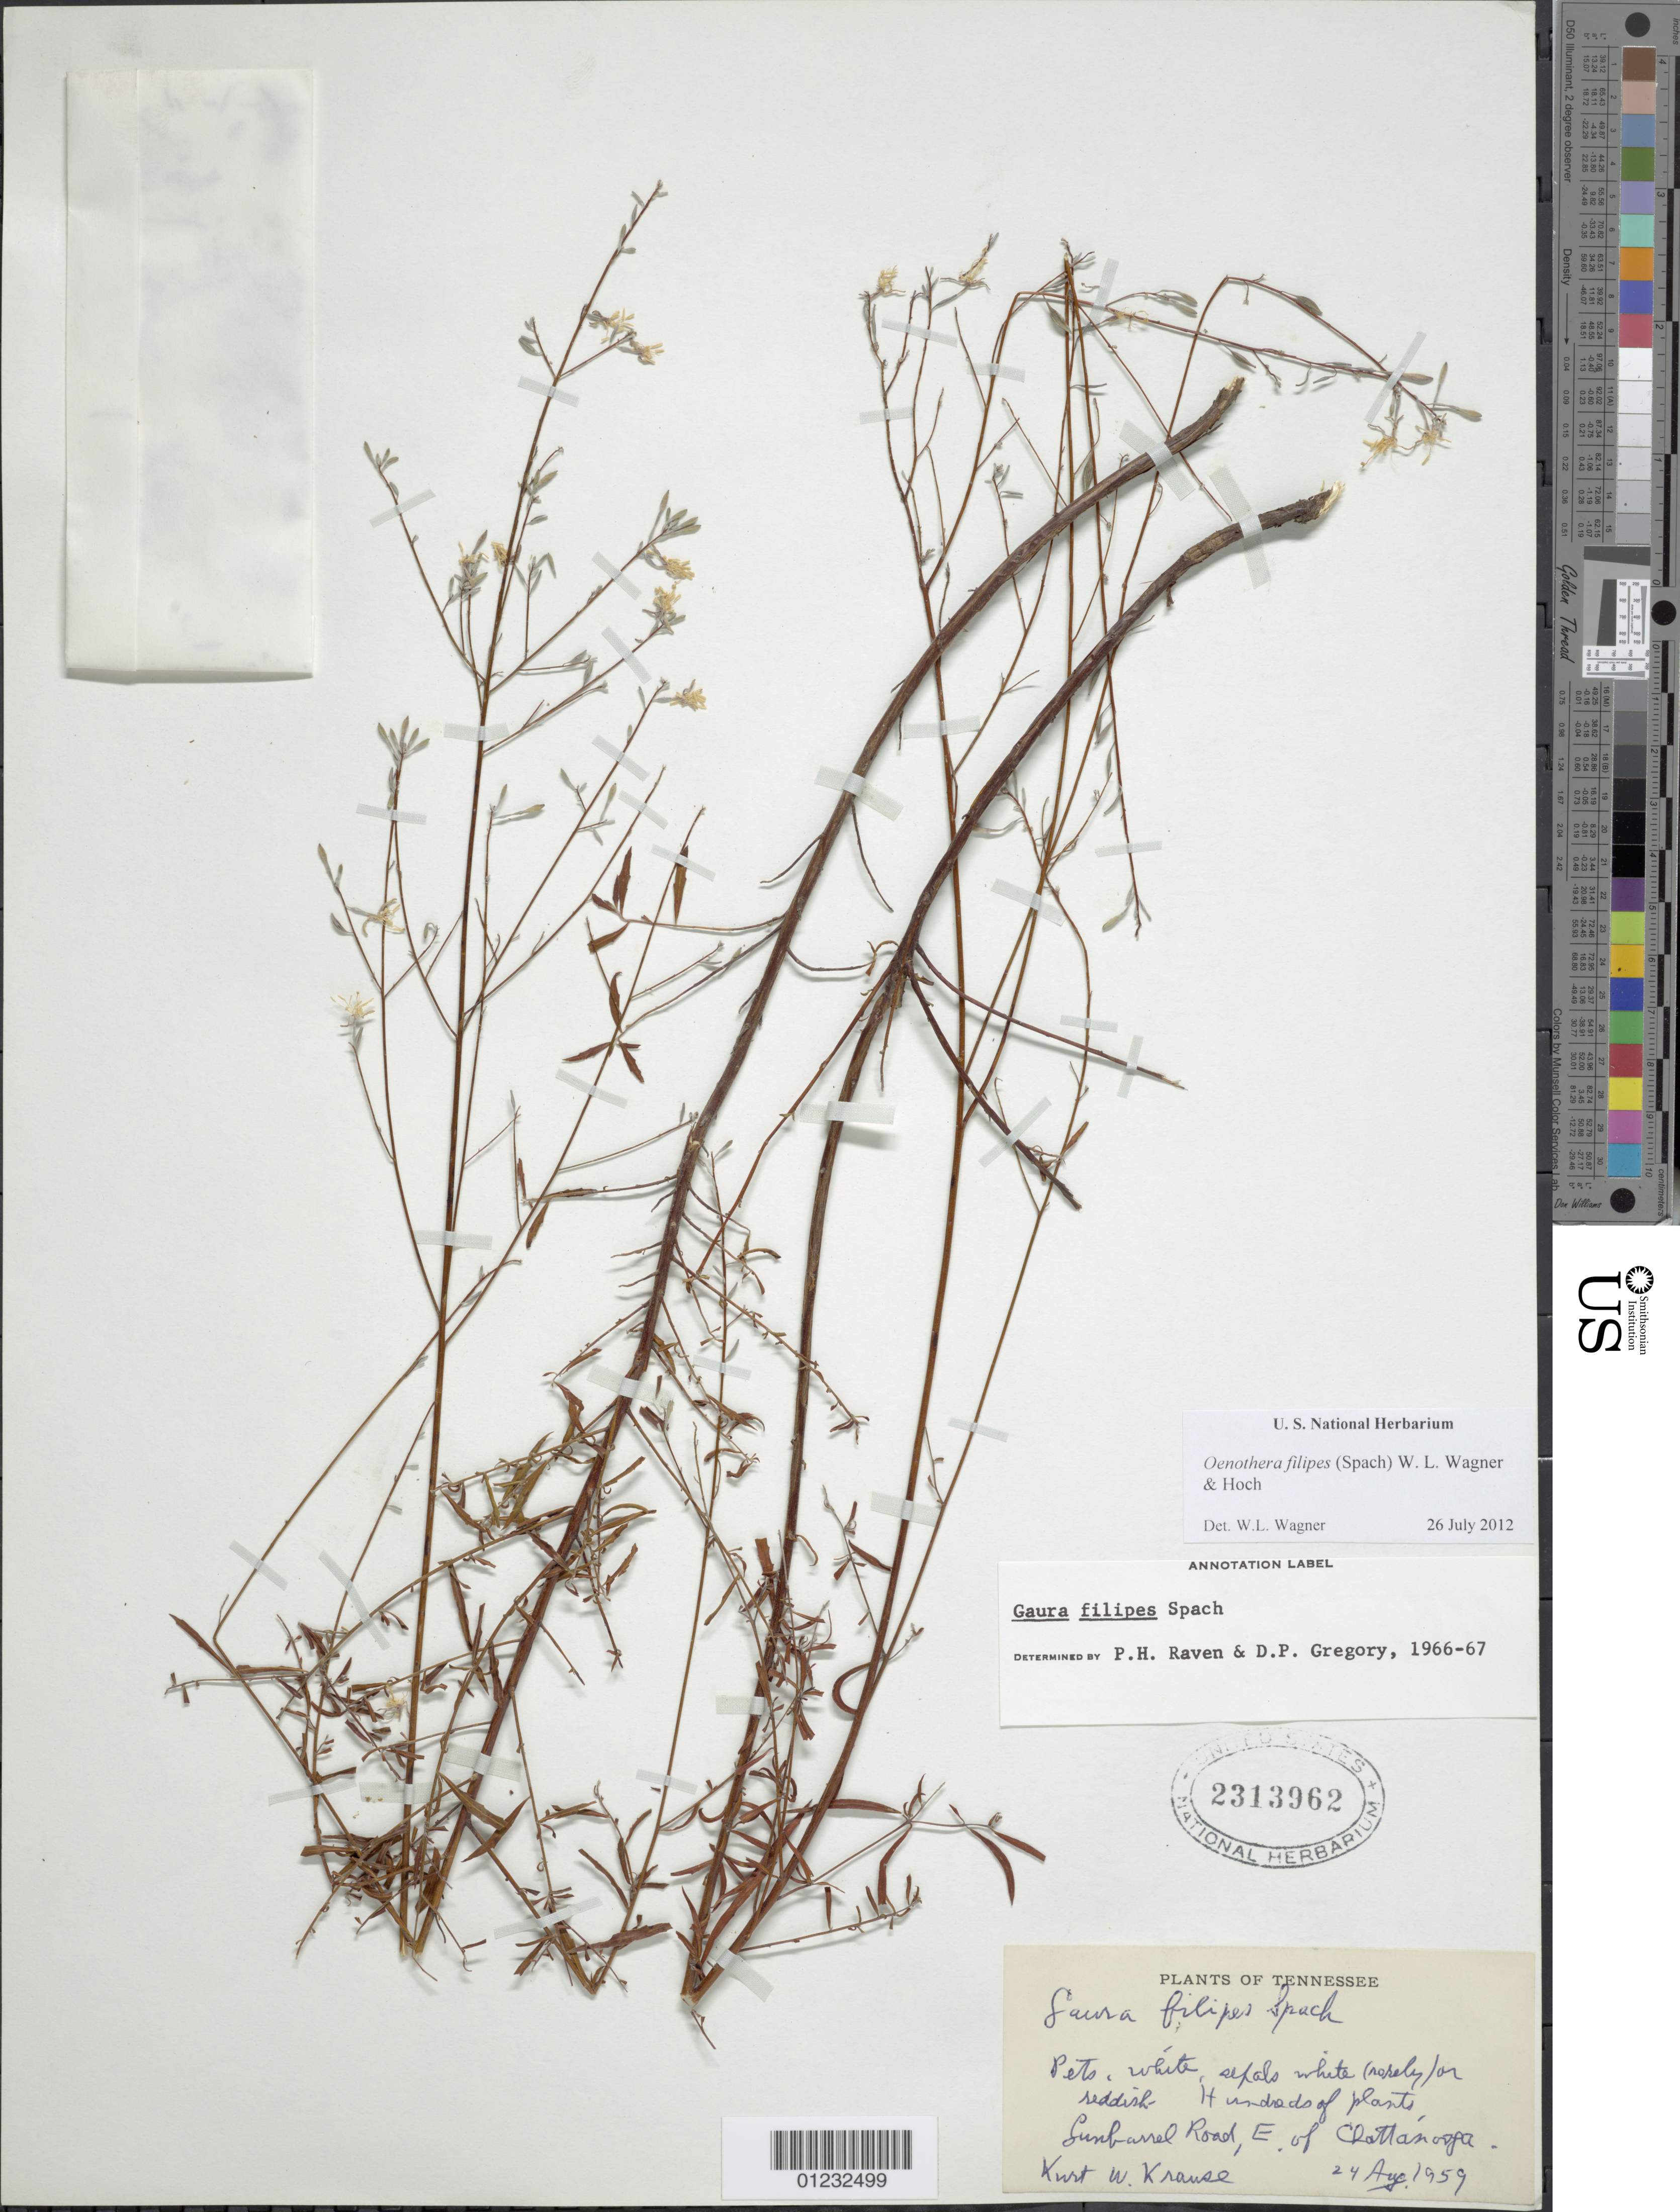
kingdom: Plantae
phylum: Tracheophyta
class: Magnoliopsida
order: Myrtales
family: Onagraceae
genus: Oenothera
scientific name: Oenothera filipes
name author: (Spach) W.L. Wagner & Hoch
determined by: Wagner, W. L., (BOT), Smithsonian Institution - National Museum of Natural History (UNITED STATES)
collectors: K. Krause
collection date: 1959-08-24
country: United States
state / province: Tennessee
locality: East of Chattanooga.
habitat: Subbarrel Road.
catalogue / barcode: US 2313962